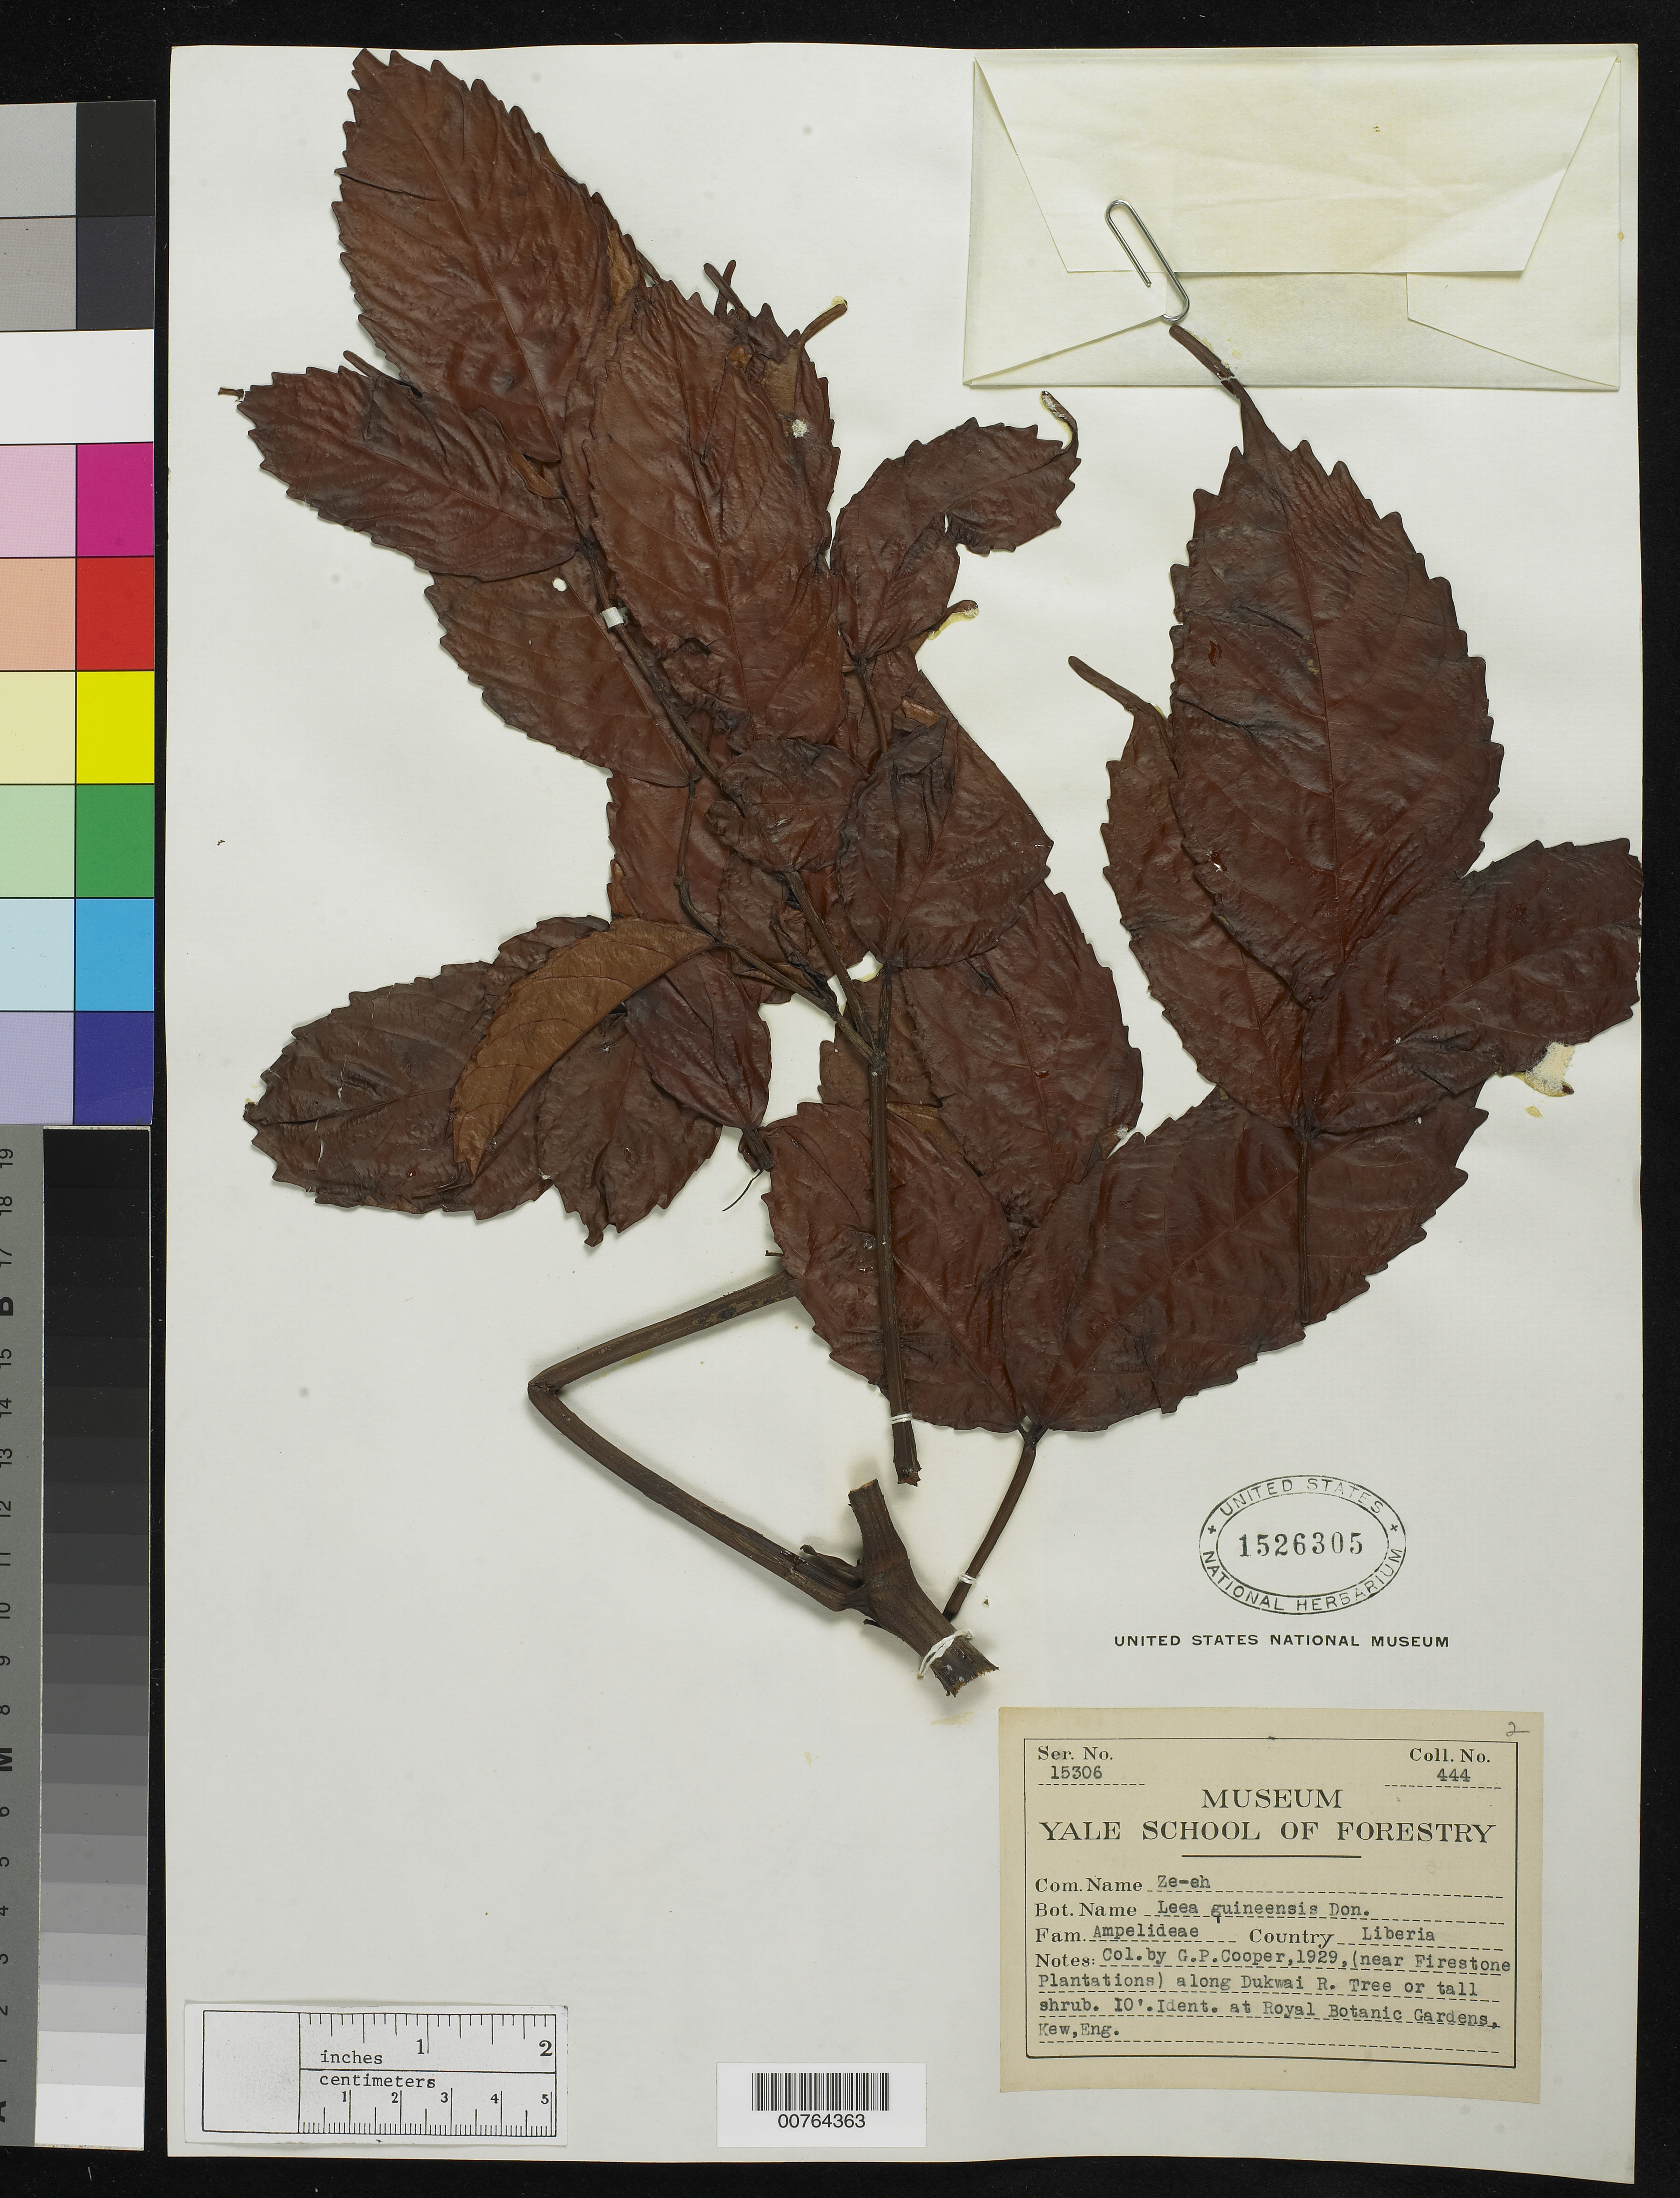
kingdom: Plantae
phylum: Tracheophyta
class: Magnoliopsida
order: Vitales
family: Vitaceae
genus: Leea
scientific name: Leea guineensis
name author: G. Don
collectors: G. Cooper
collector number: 444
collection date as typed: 1929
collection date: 1929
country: Liberia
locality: (near Firestone Plantations) along Dukwai R.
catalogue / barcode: US 1526305